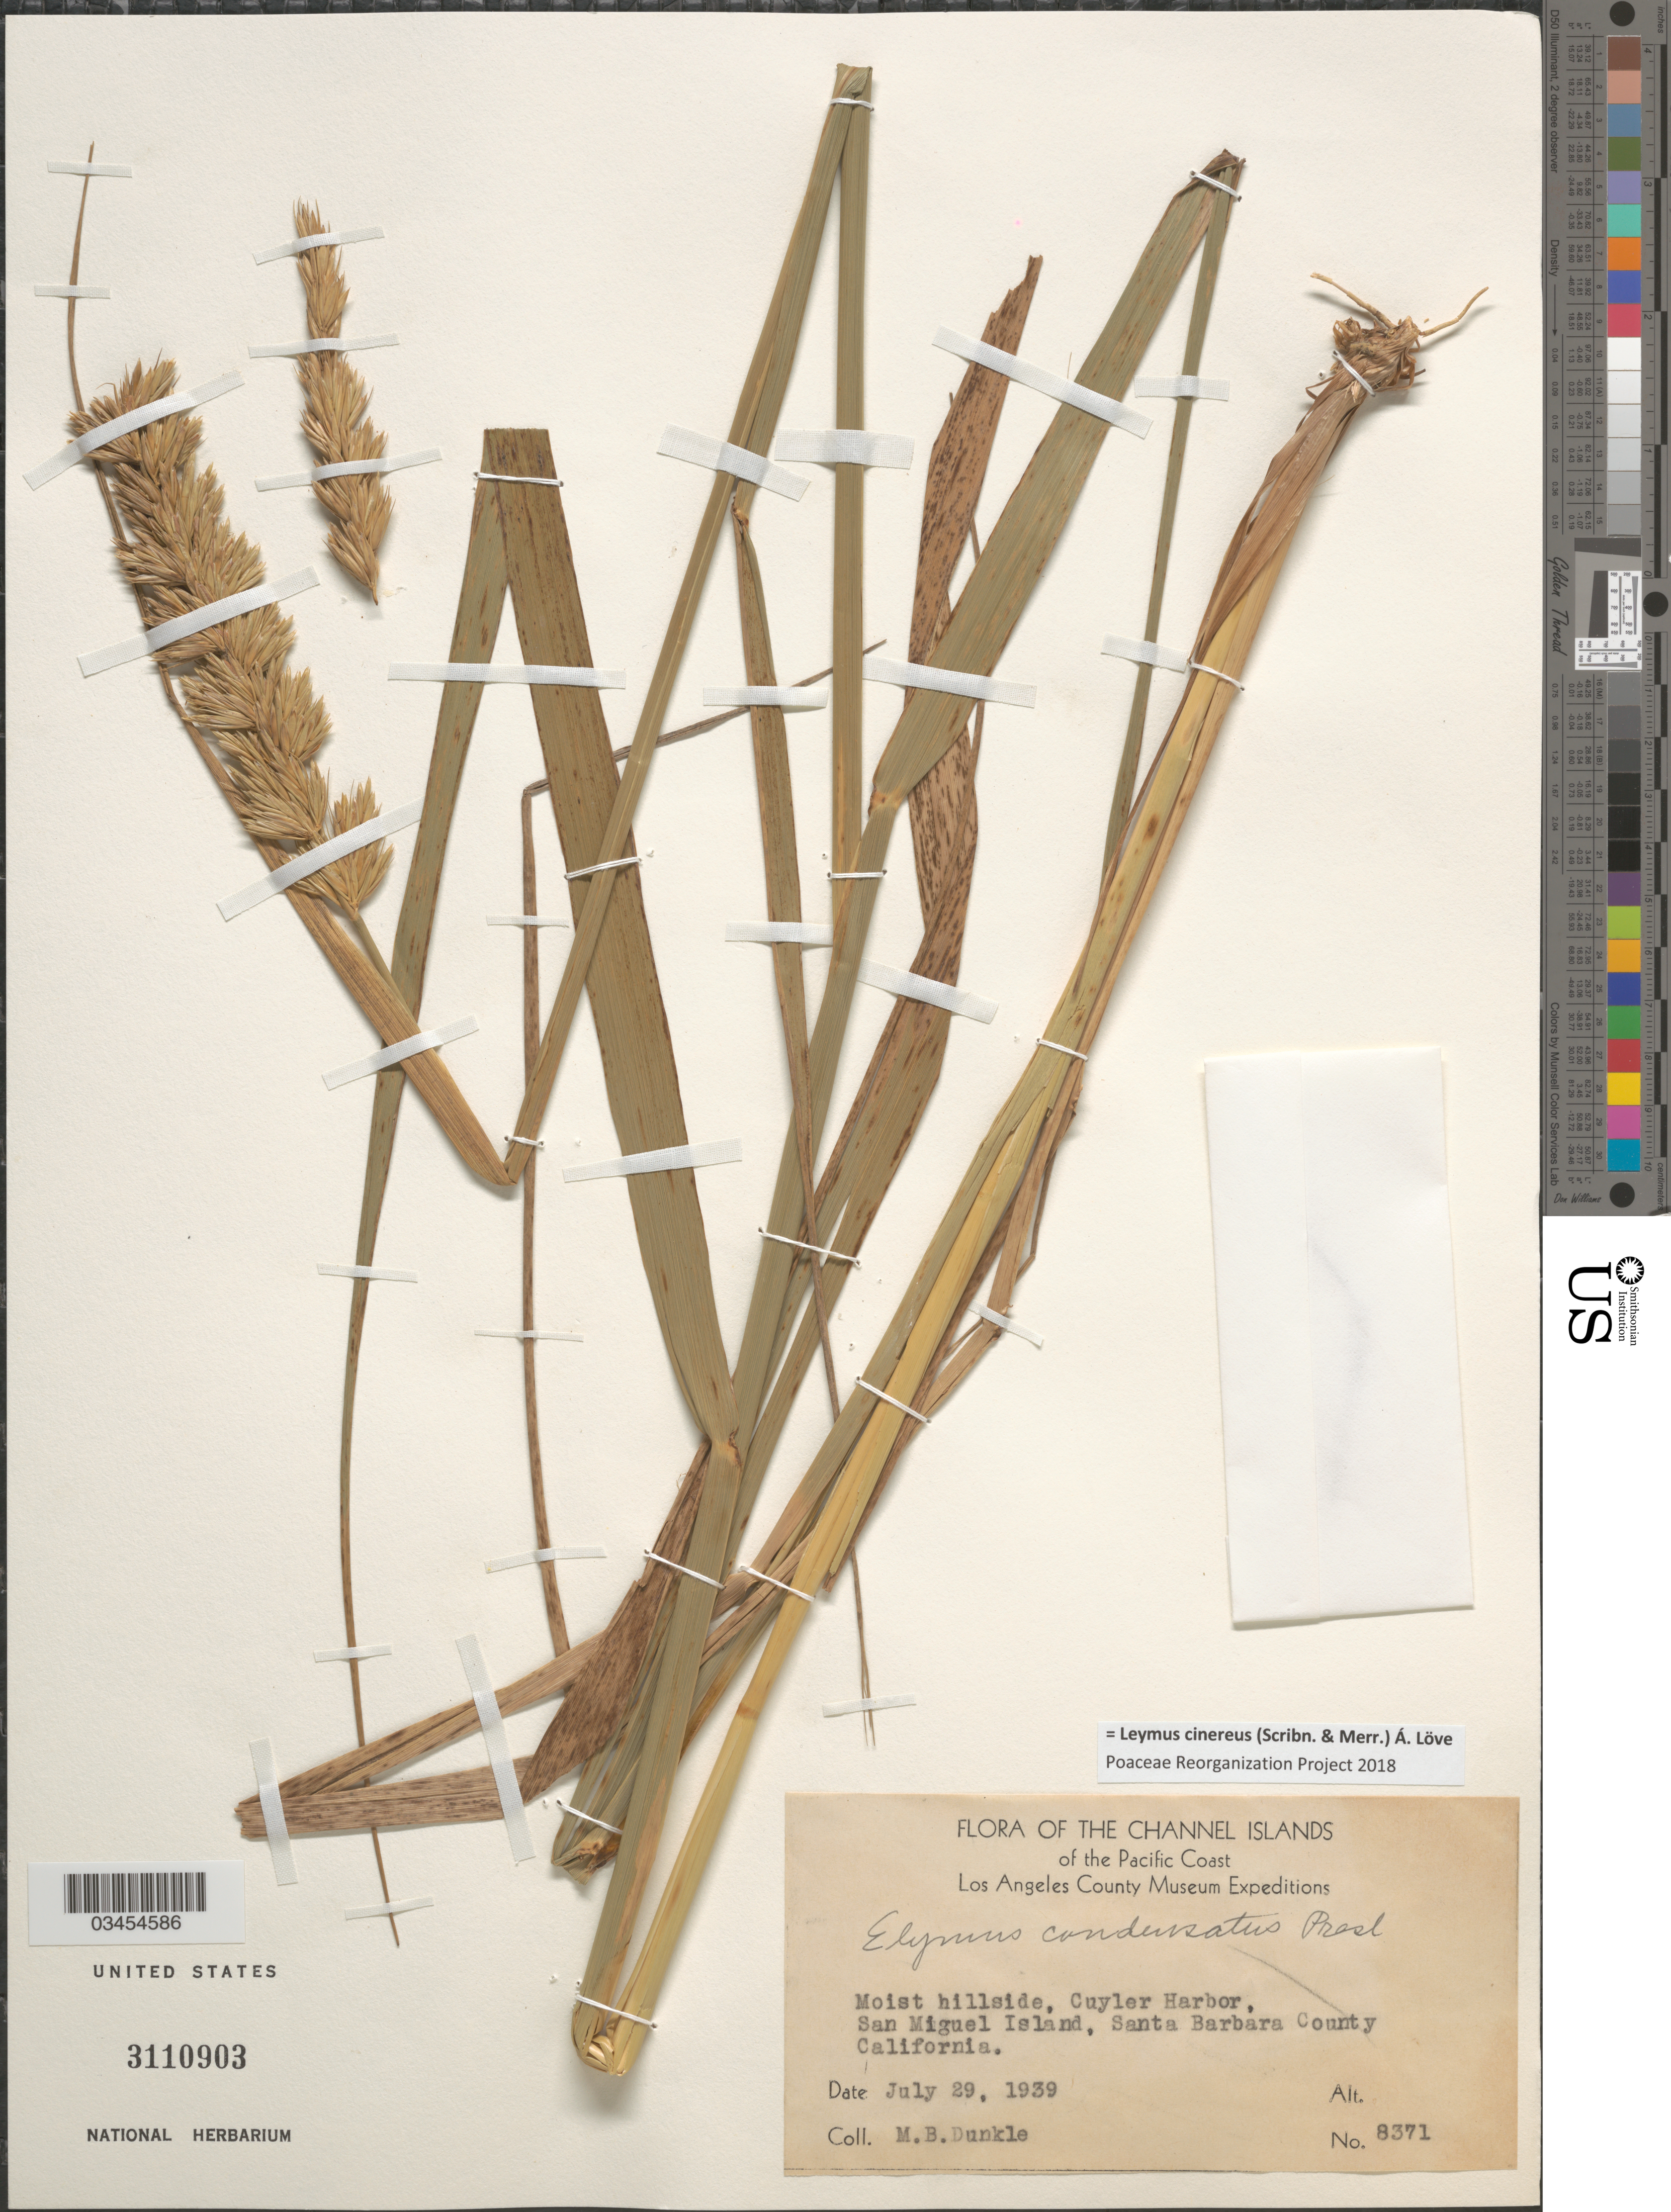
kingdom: Plantae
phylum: Tracheophyta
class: Liliopsida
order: Poales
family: Poaceae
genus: Leymus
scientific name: Leymus cinereus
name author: (Scribn. & Merr.) Á. Löve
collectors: M. Dunkle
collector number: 8371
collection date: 1939-07-29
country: United States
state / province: California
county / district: Santa Barbara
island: San Miguel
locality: The Channel Islands of the Pacific Coast. Los Angeles County Museum Expeditions. Moist hillside, Cuyler Harbor, San Miguel Island, Santa Barbara County.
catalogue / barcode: US 3110903